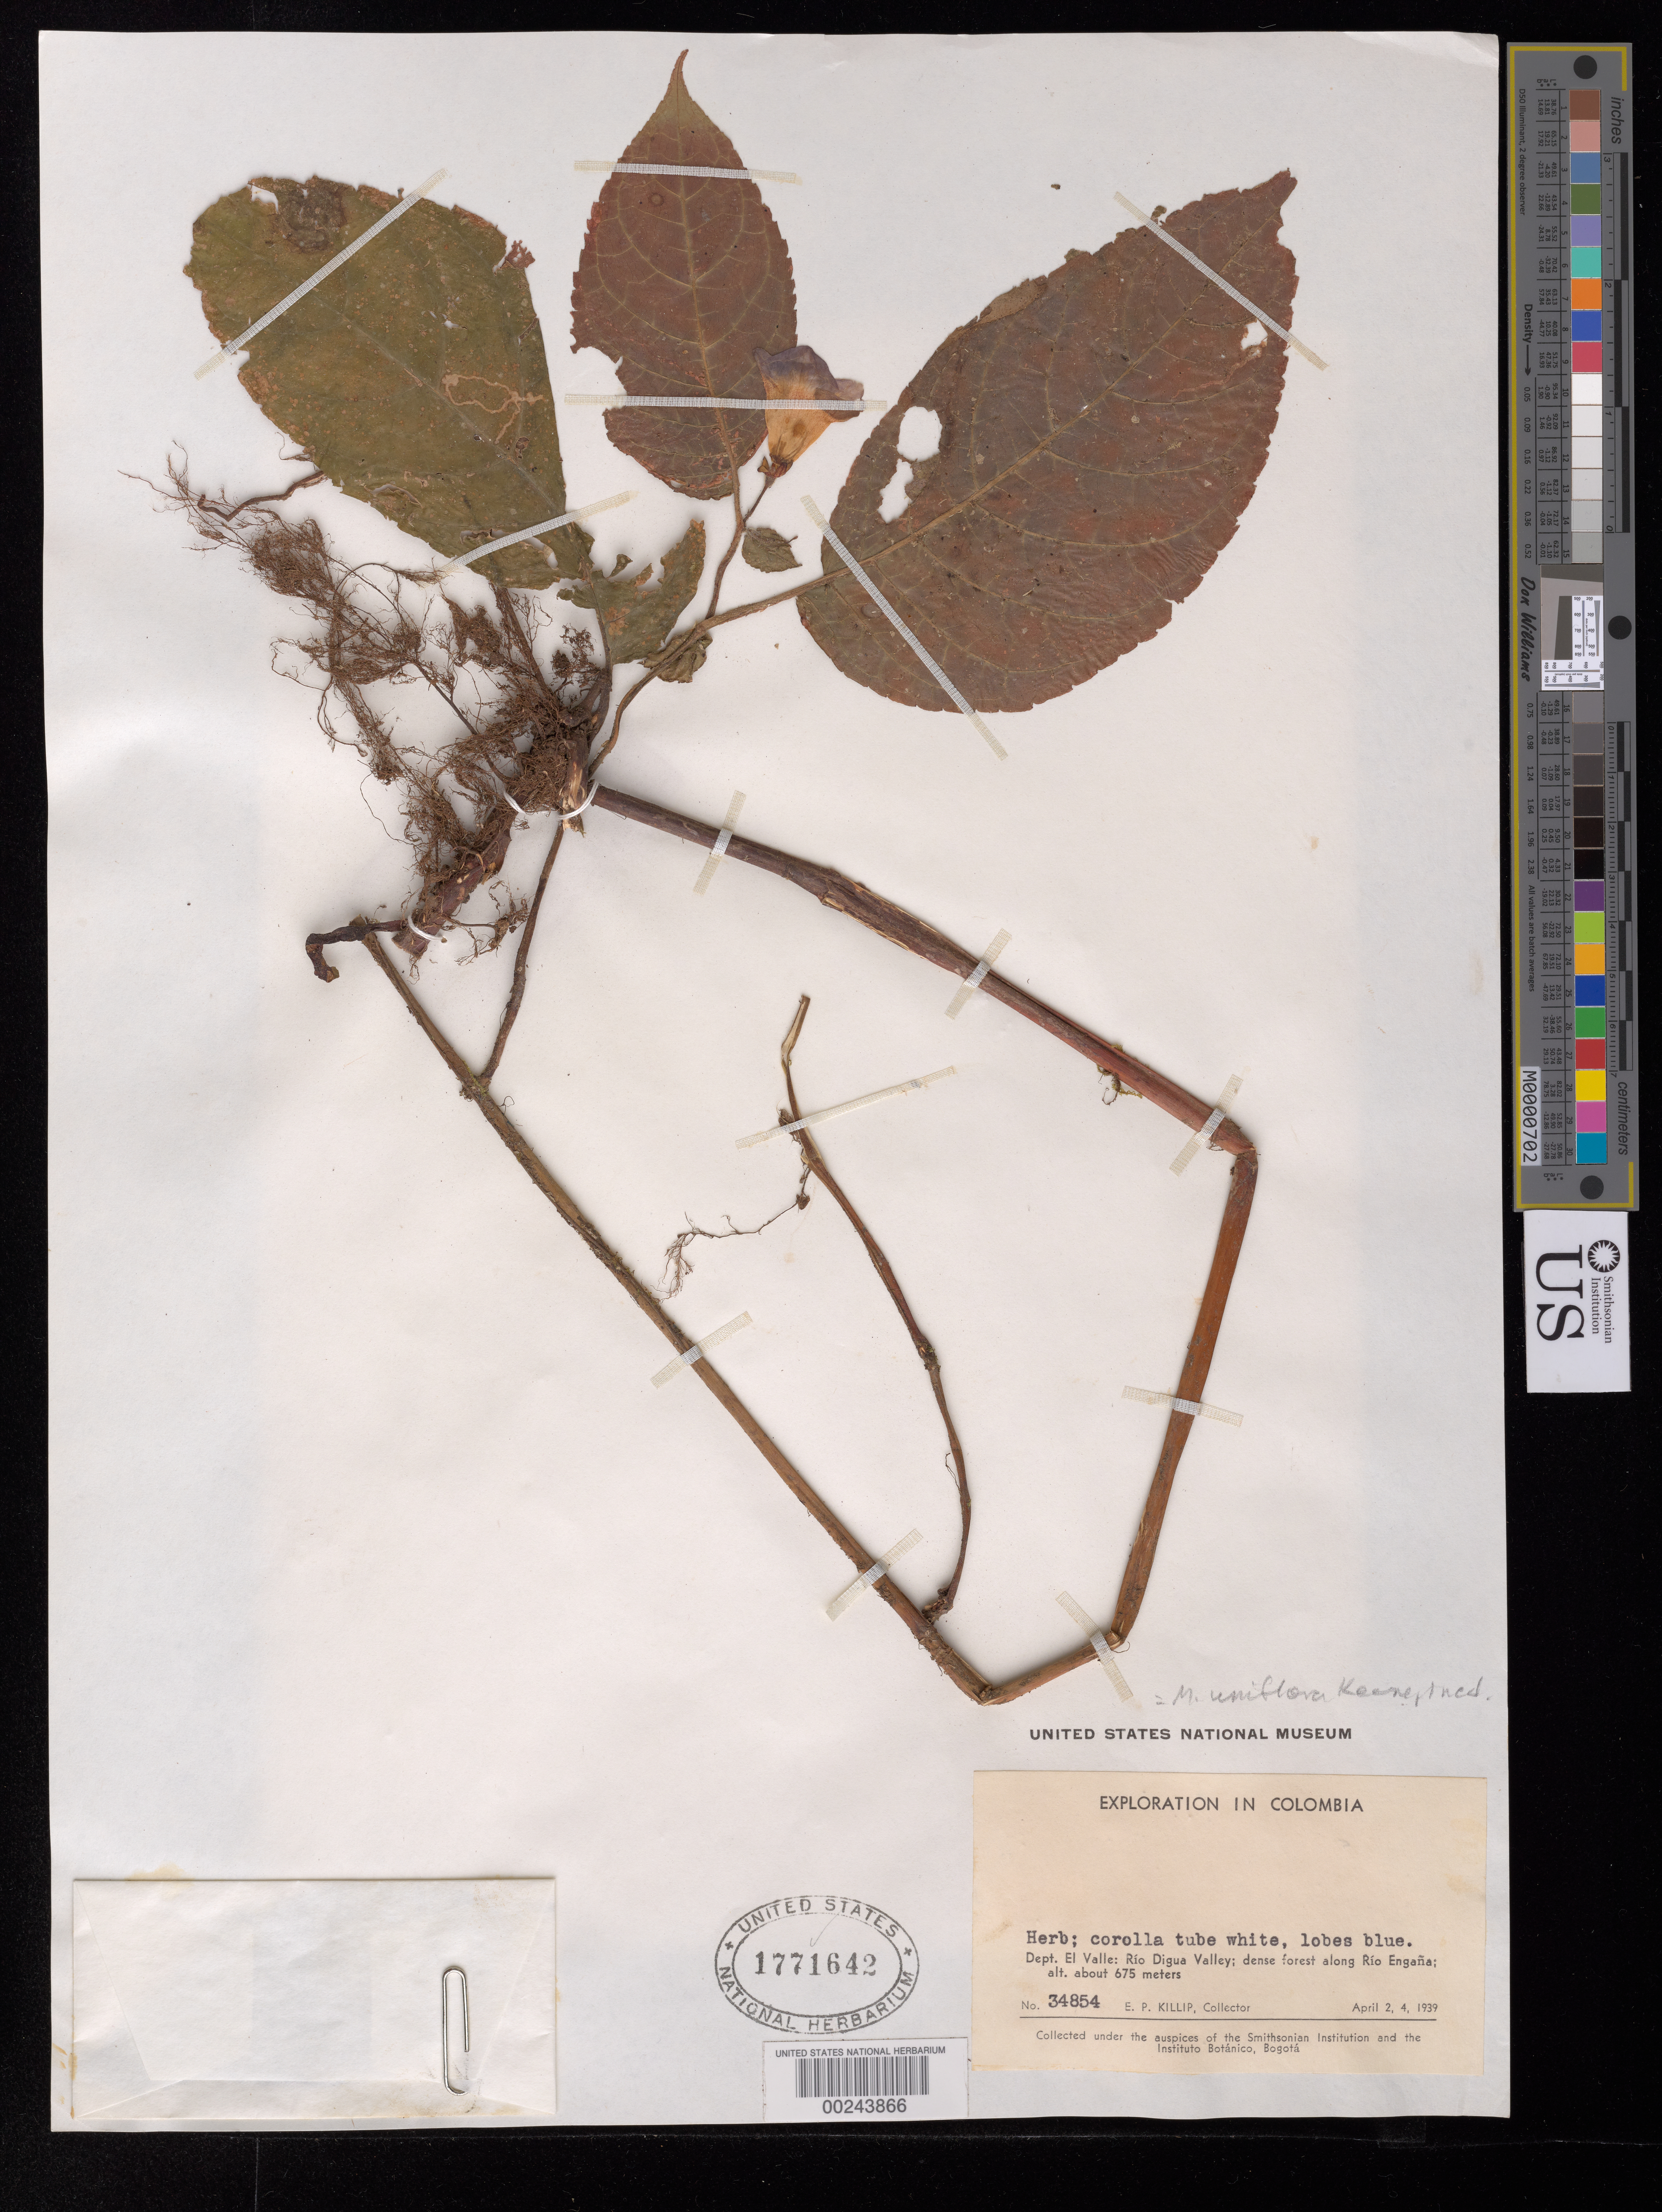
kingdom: Plantae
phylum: Tracheophyta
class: Magnoliopsida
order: Lamiales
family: Gesneriaceae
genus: Monopyle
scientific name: Monopyle sp.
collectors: E. P. Killip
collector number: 34854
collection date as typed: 2-4 Apr 1939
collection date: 1939-04-02/1939-04-04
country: Colombia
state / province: Valle del Cauca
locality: Rio Digua valley; along Río Engaña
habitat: Dense forest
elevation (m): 675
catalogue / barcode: US 1771642